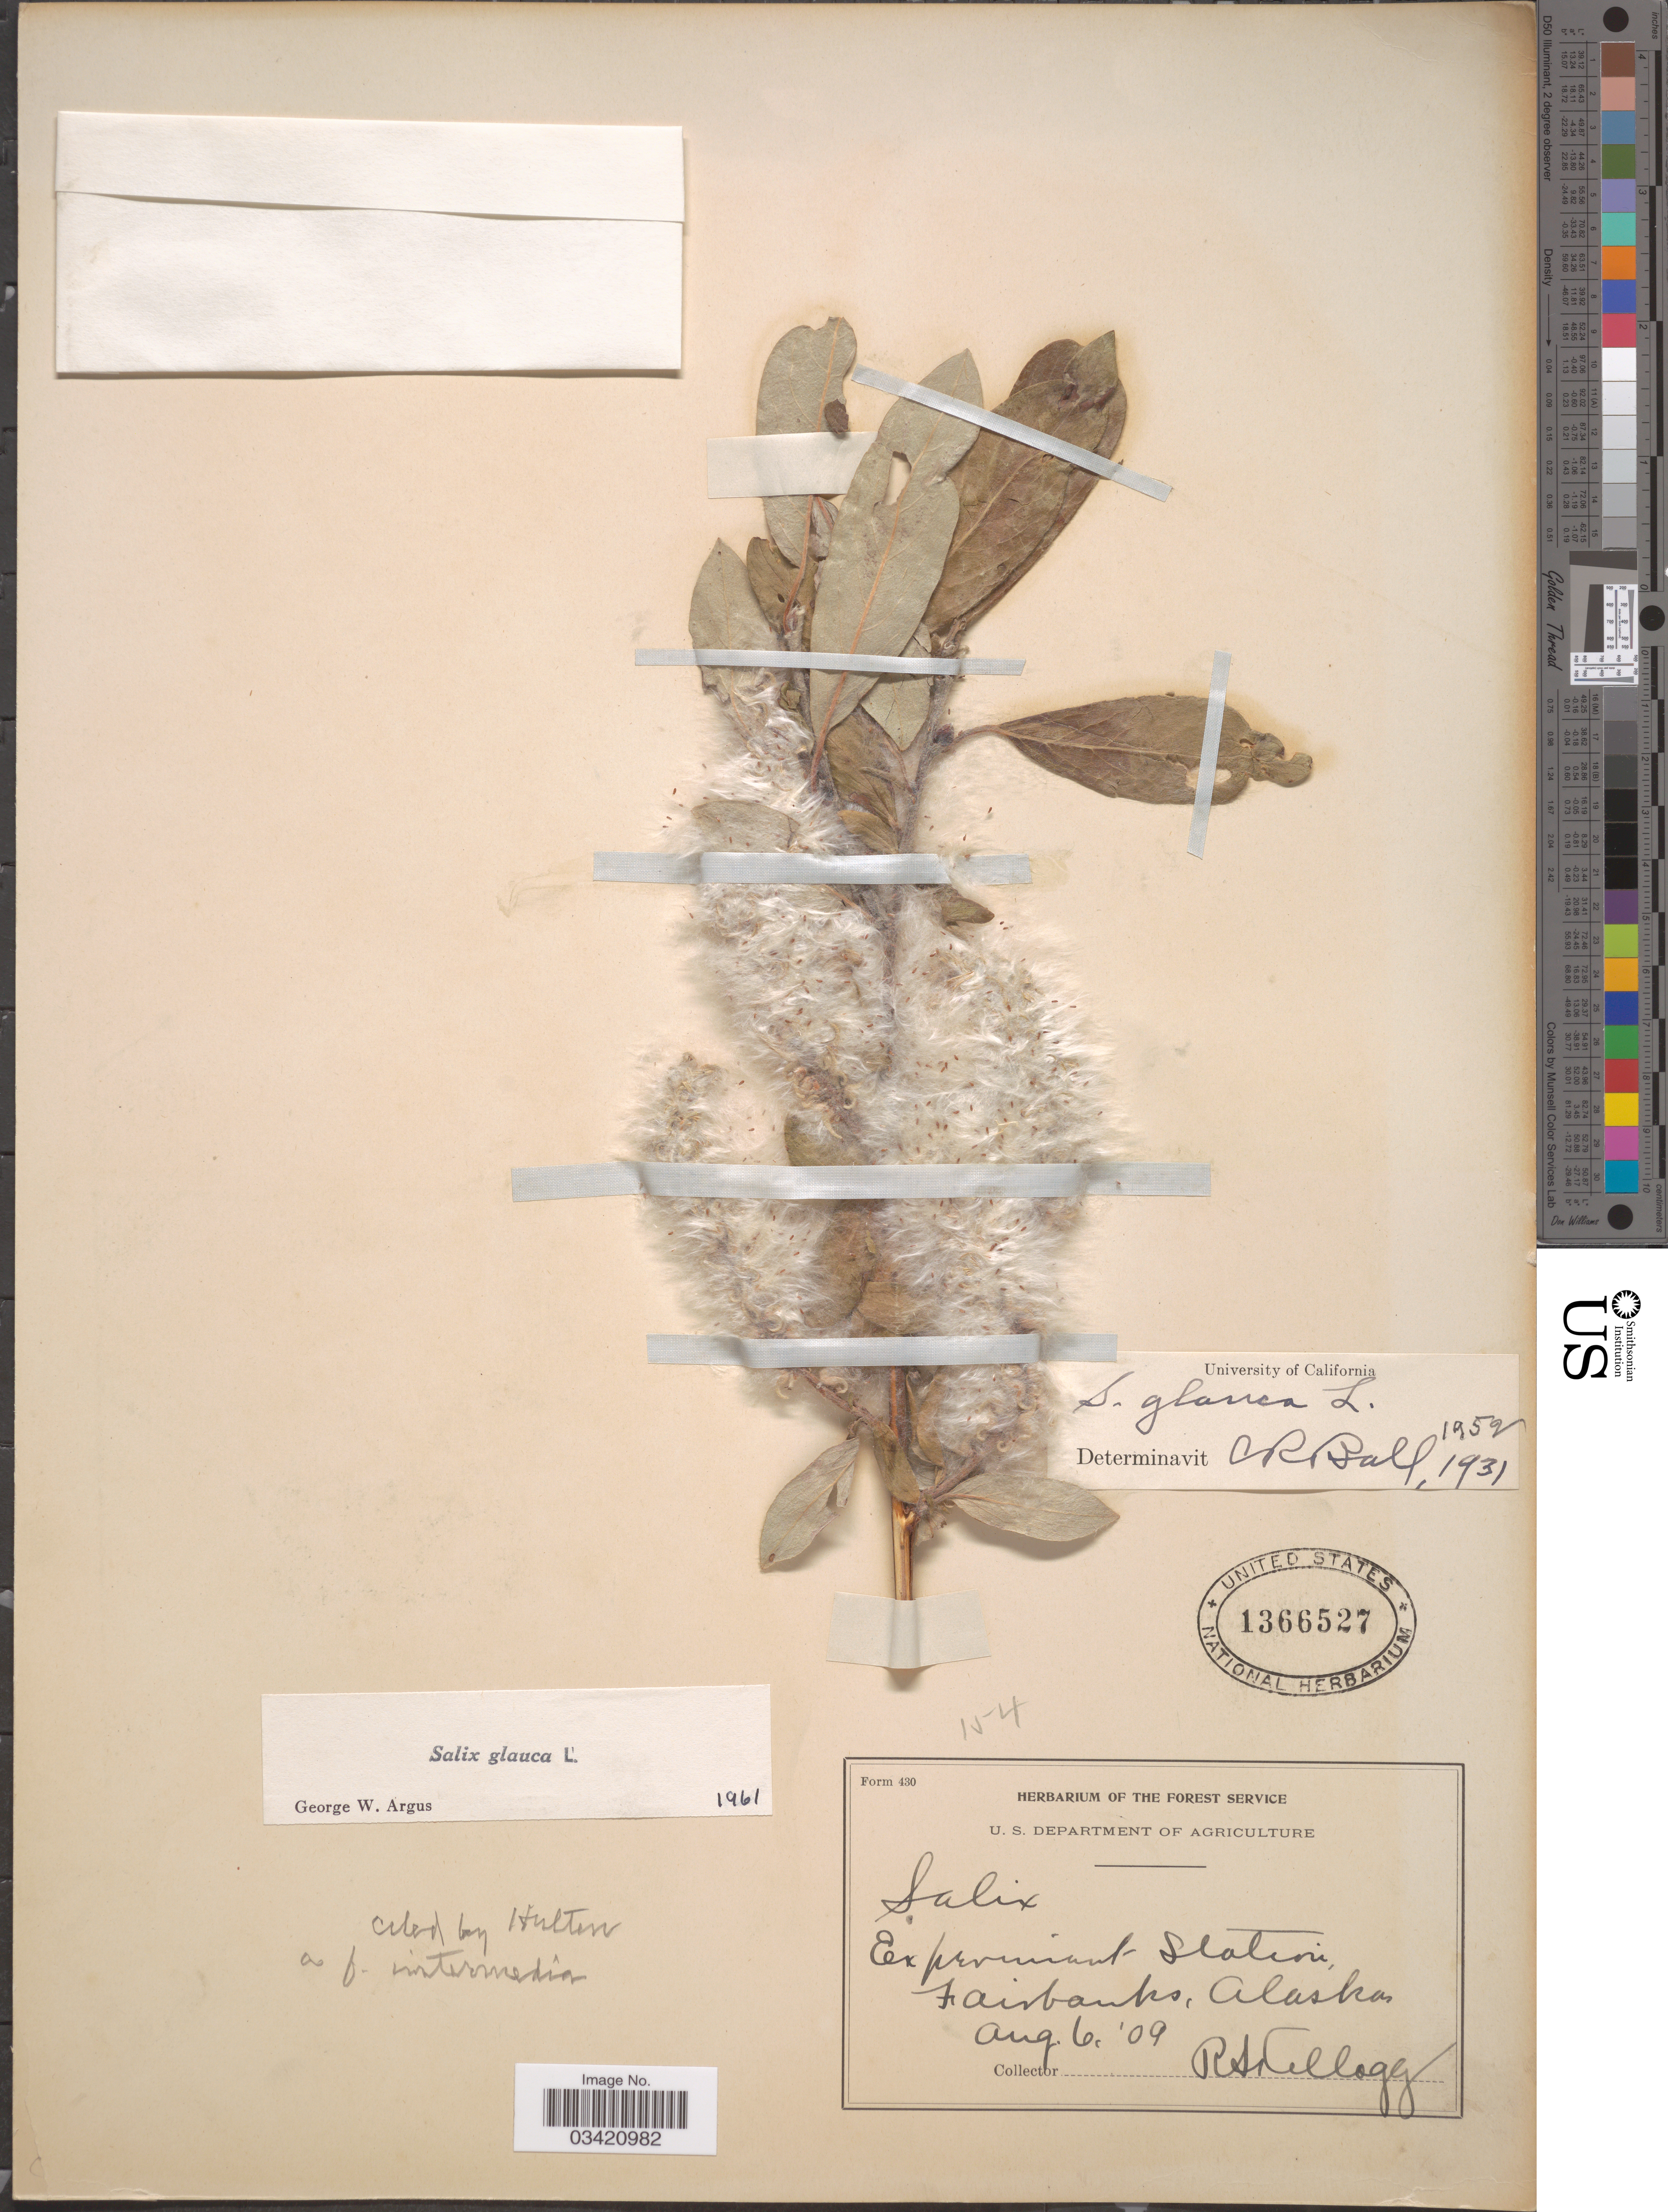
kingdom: Plantae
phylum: Tracheophyta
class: Magnoliopsida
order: Malpighiales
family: Salicaceae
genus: Salix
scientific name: Salix glauca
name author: L.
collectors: R. Kellogg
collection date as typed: Transcribed d/m/y: 6/8/9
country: United States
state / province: Alaska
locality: Fairbanks.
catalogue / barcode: US 1366527